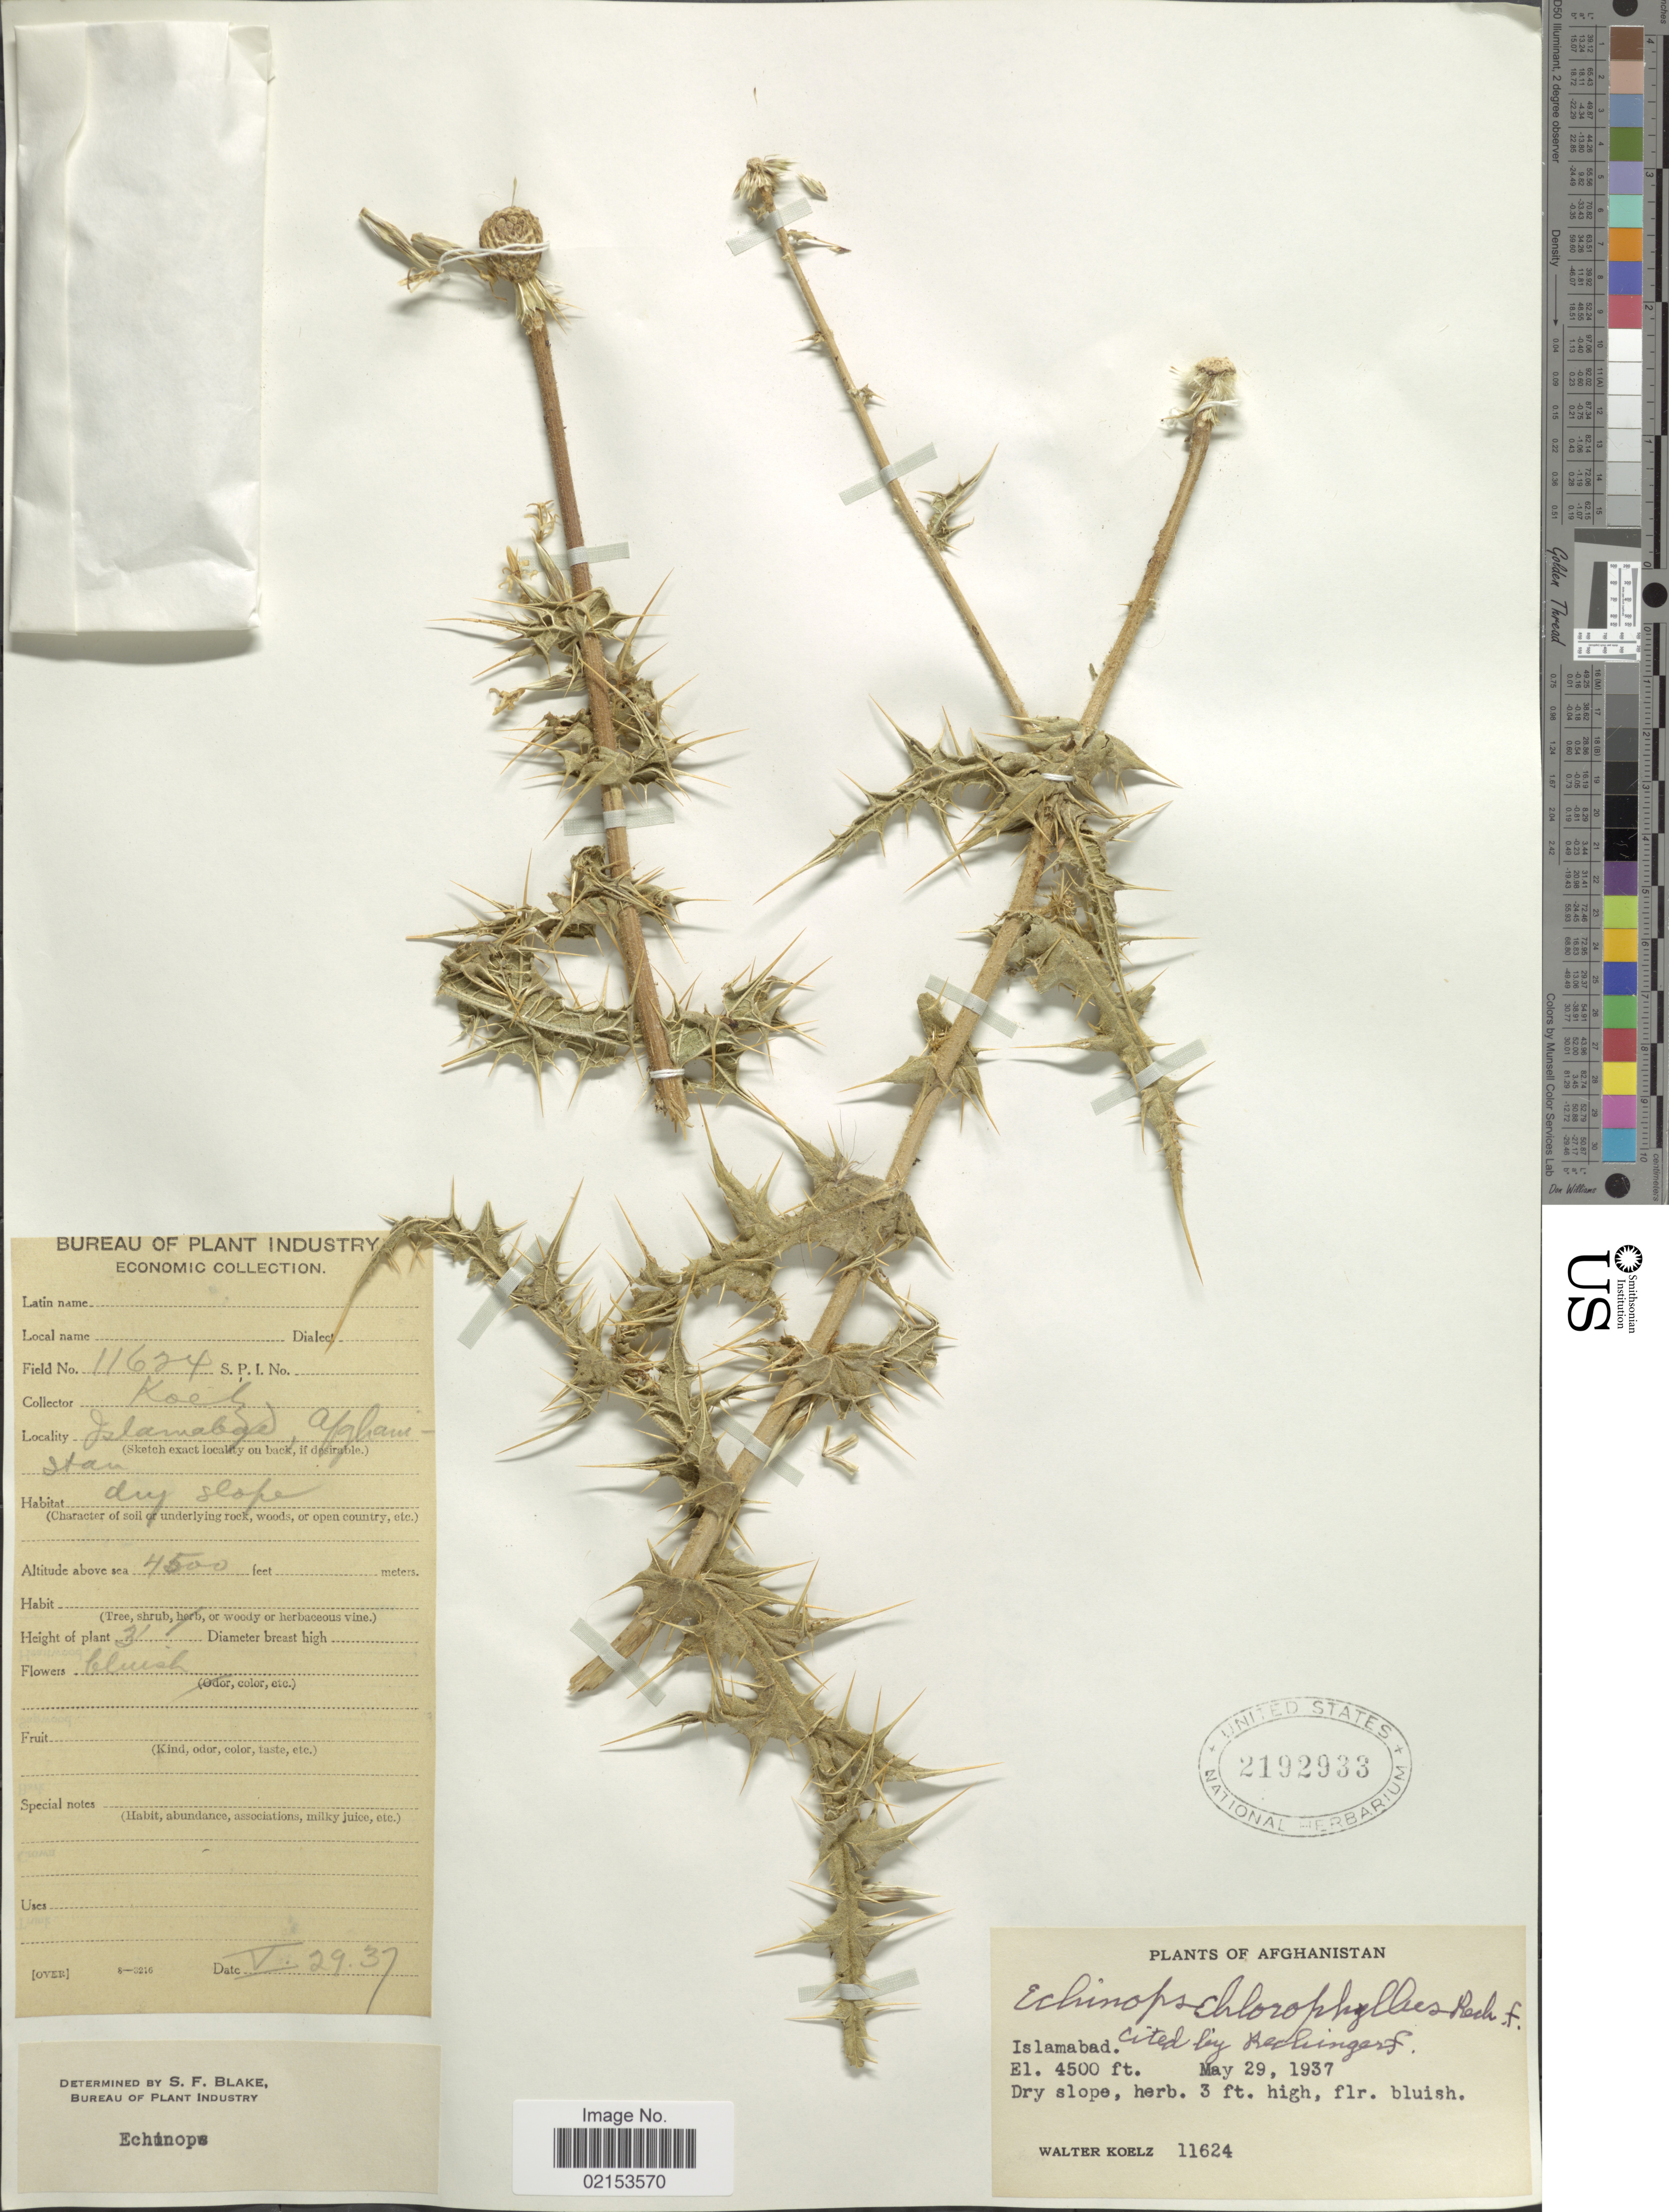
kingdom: Plantae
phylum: Tracheophyta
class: Magnoliopsida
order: Asterales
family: Asteraceae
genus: Echinops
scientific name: Echinops chlorophyllus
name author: Rech. f.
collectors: W. N. Koelz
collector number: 11624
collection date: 1937-05-29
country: Afghanistan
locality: Islamabad.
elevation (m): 1372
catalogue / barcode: US 2192933